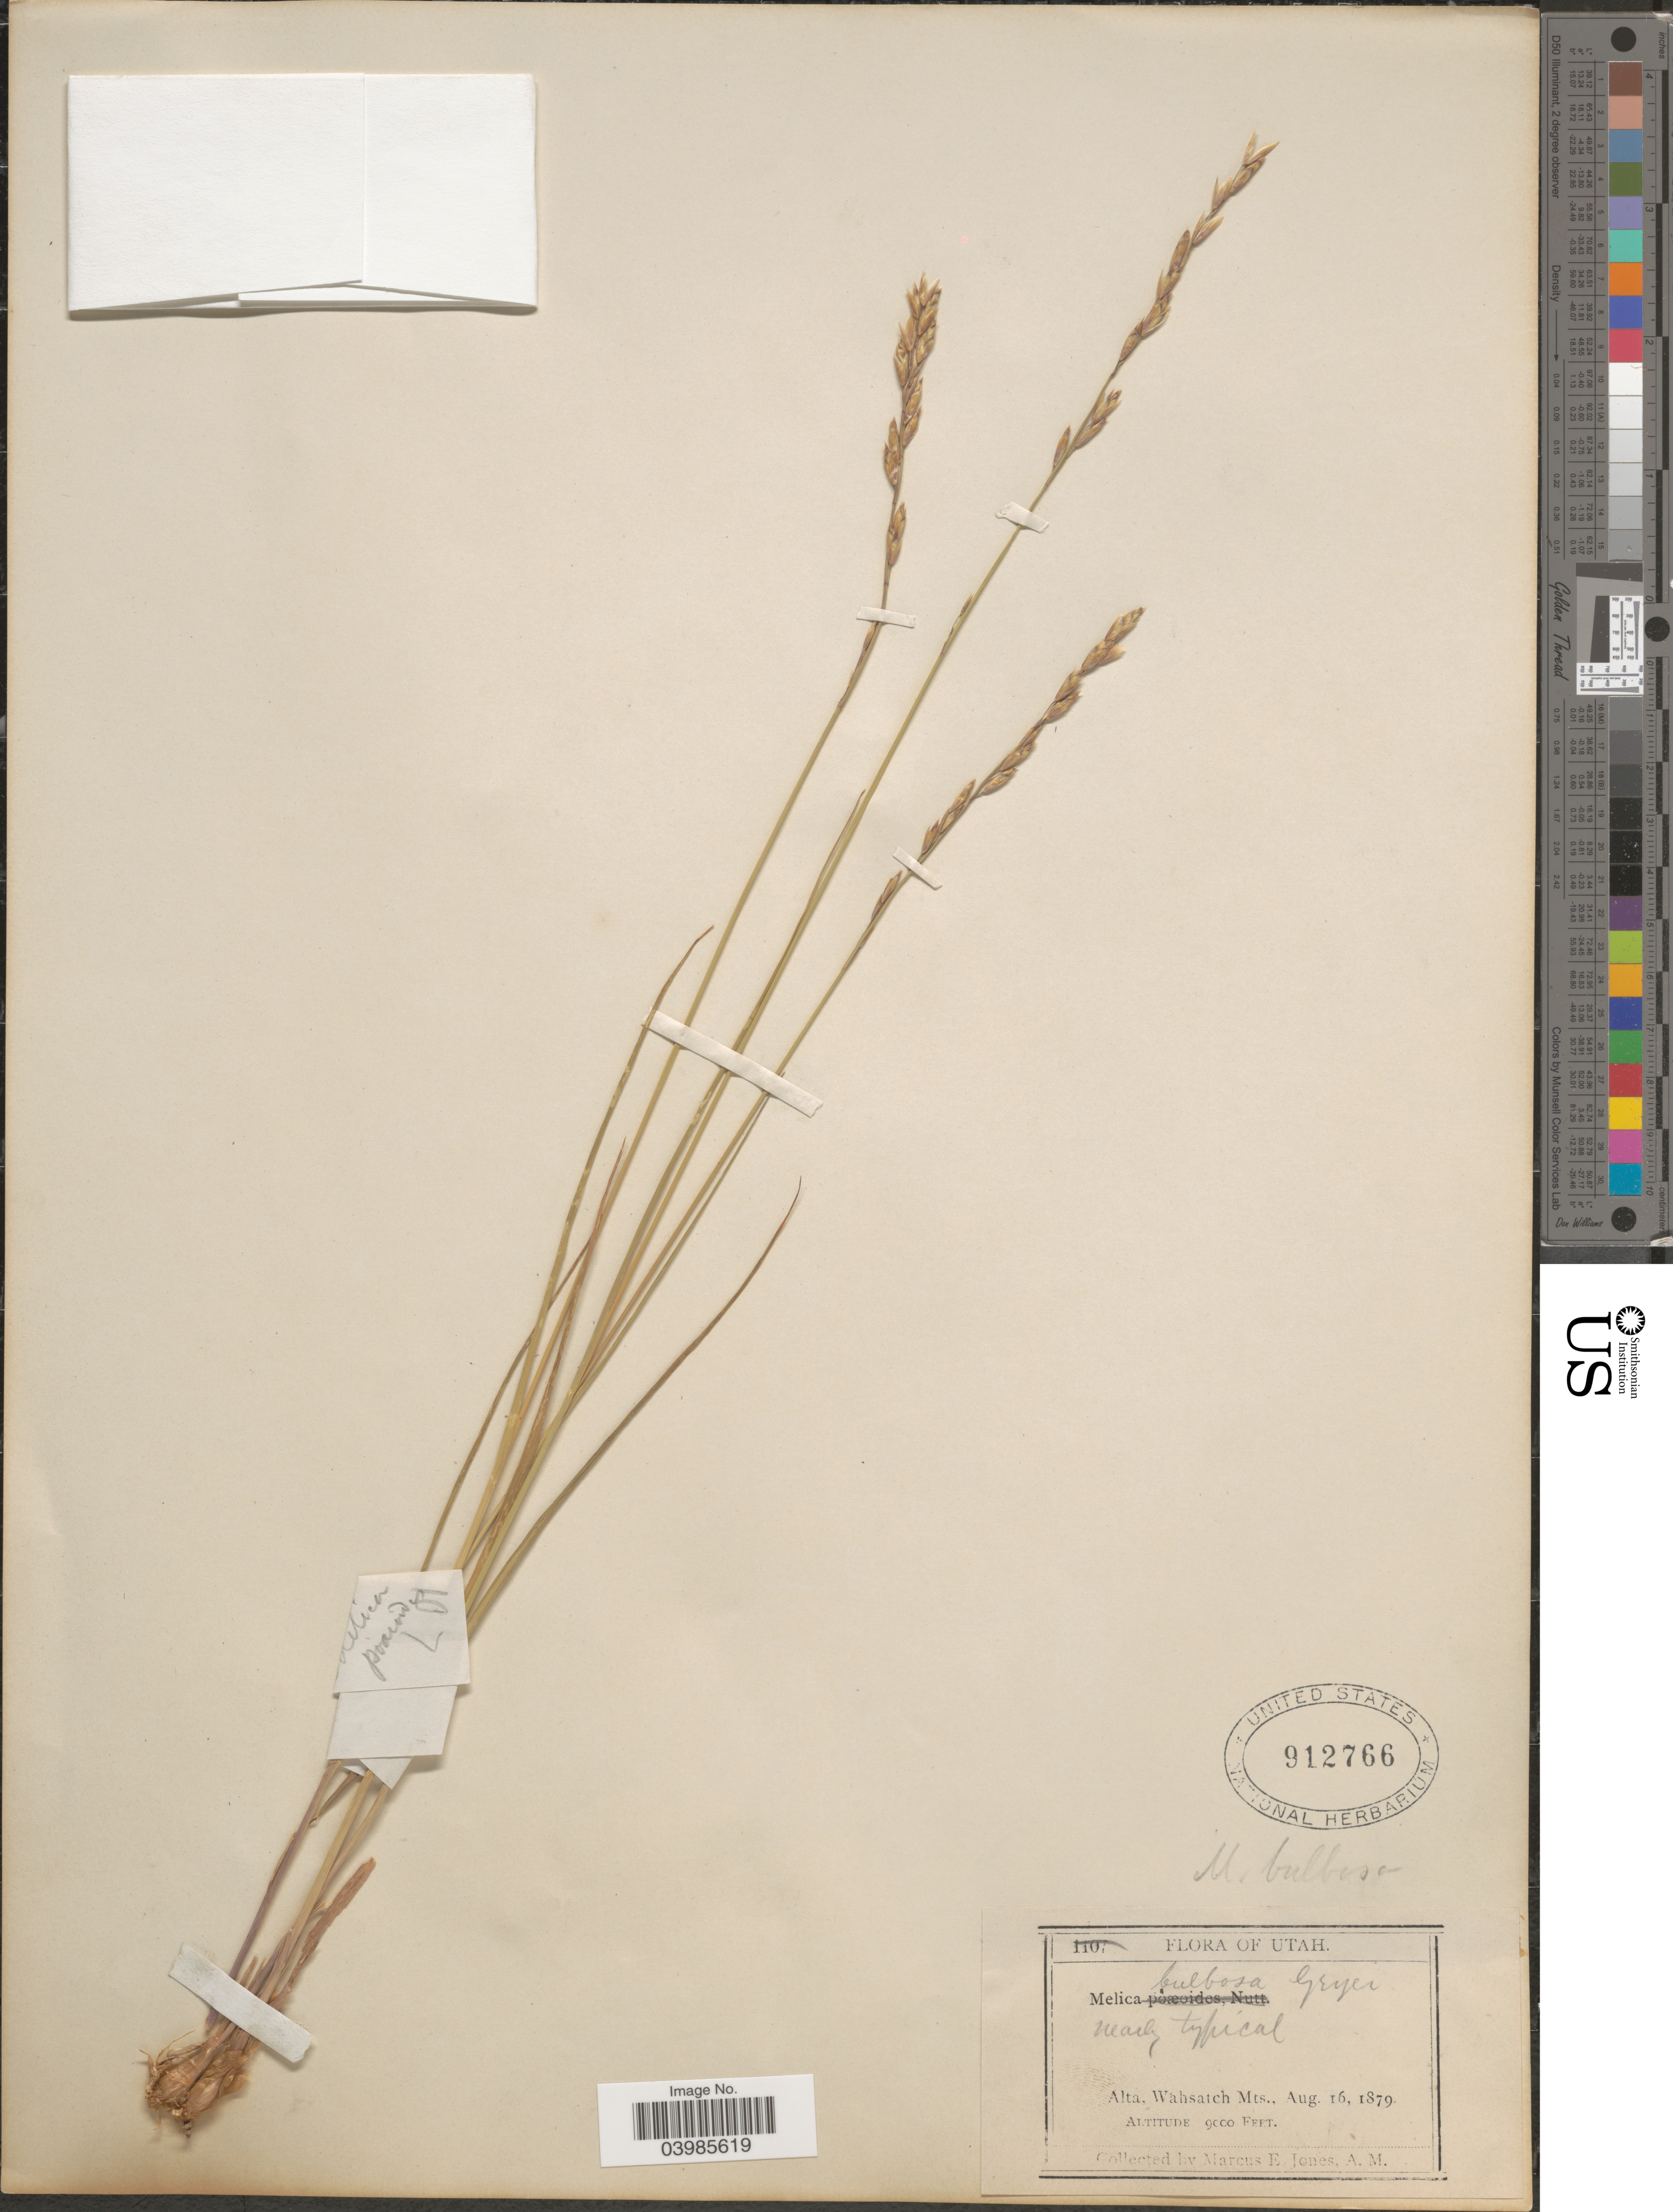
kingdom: Plantae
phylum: Tracheophyta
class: Liliopsida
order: Poales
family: Poaceae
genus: Melica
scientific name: Melica bulbosa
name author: Geyer ex Porter & J.M. Coult.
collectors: M. E. Jones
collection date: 1879-08-16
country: United States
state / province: Utah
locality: Alta, Wahsatch Mts.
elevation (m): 2743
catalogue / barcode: US 912766